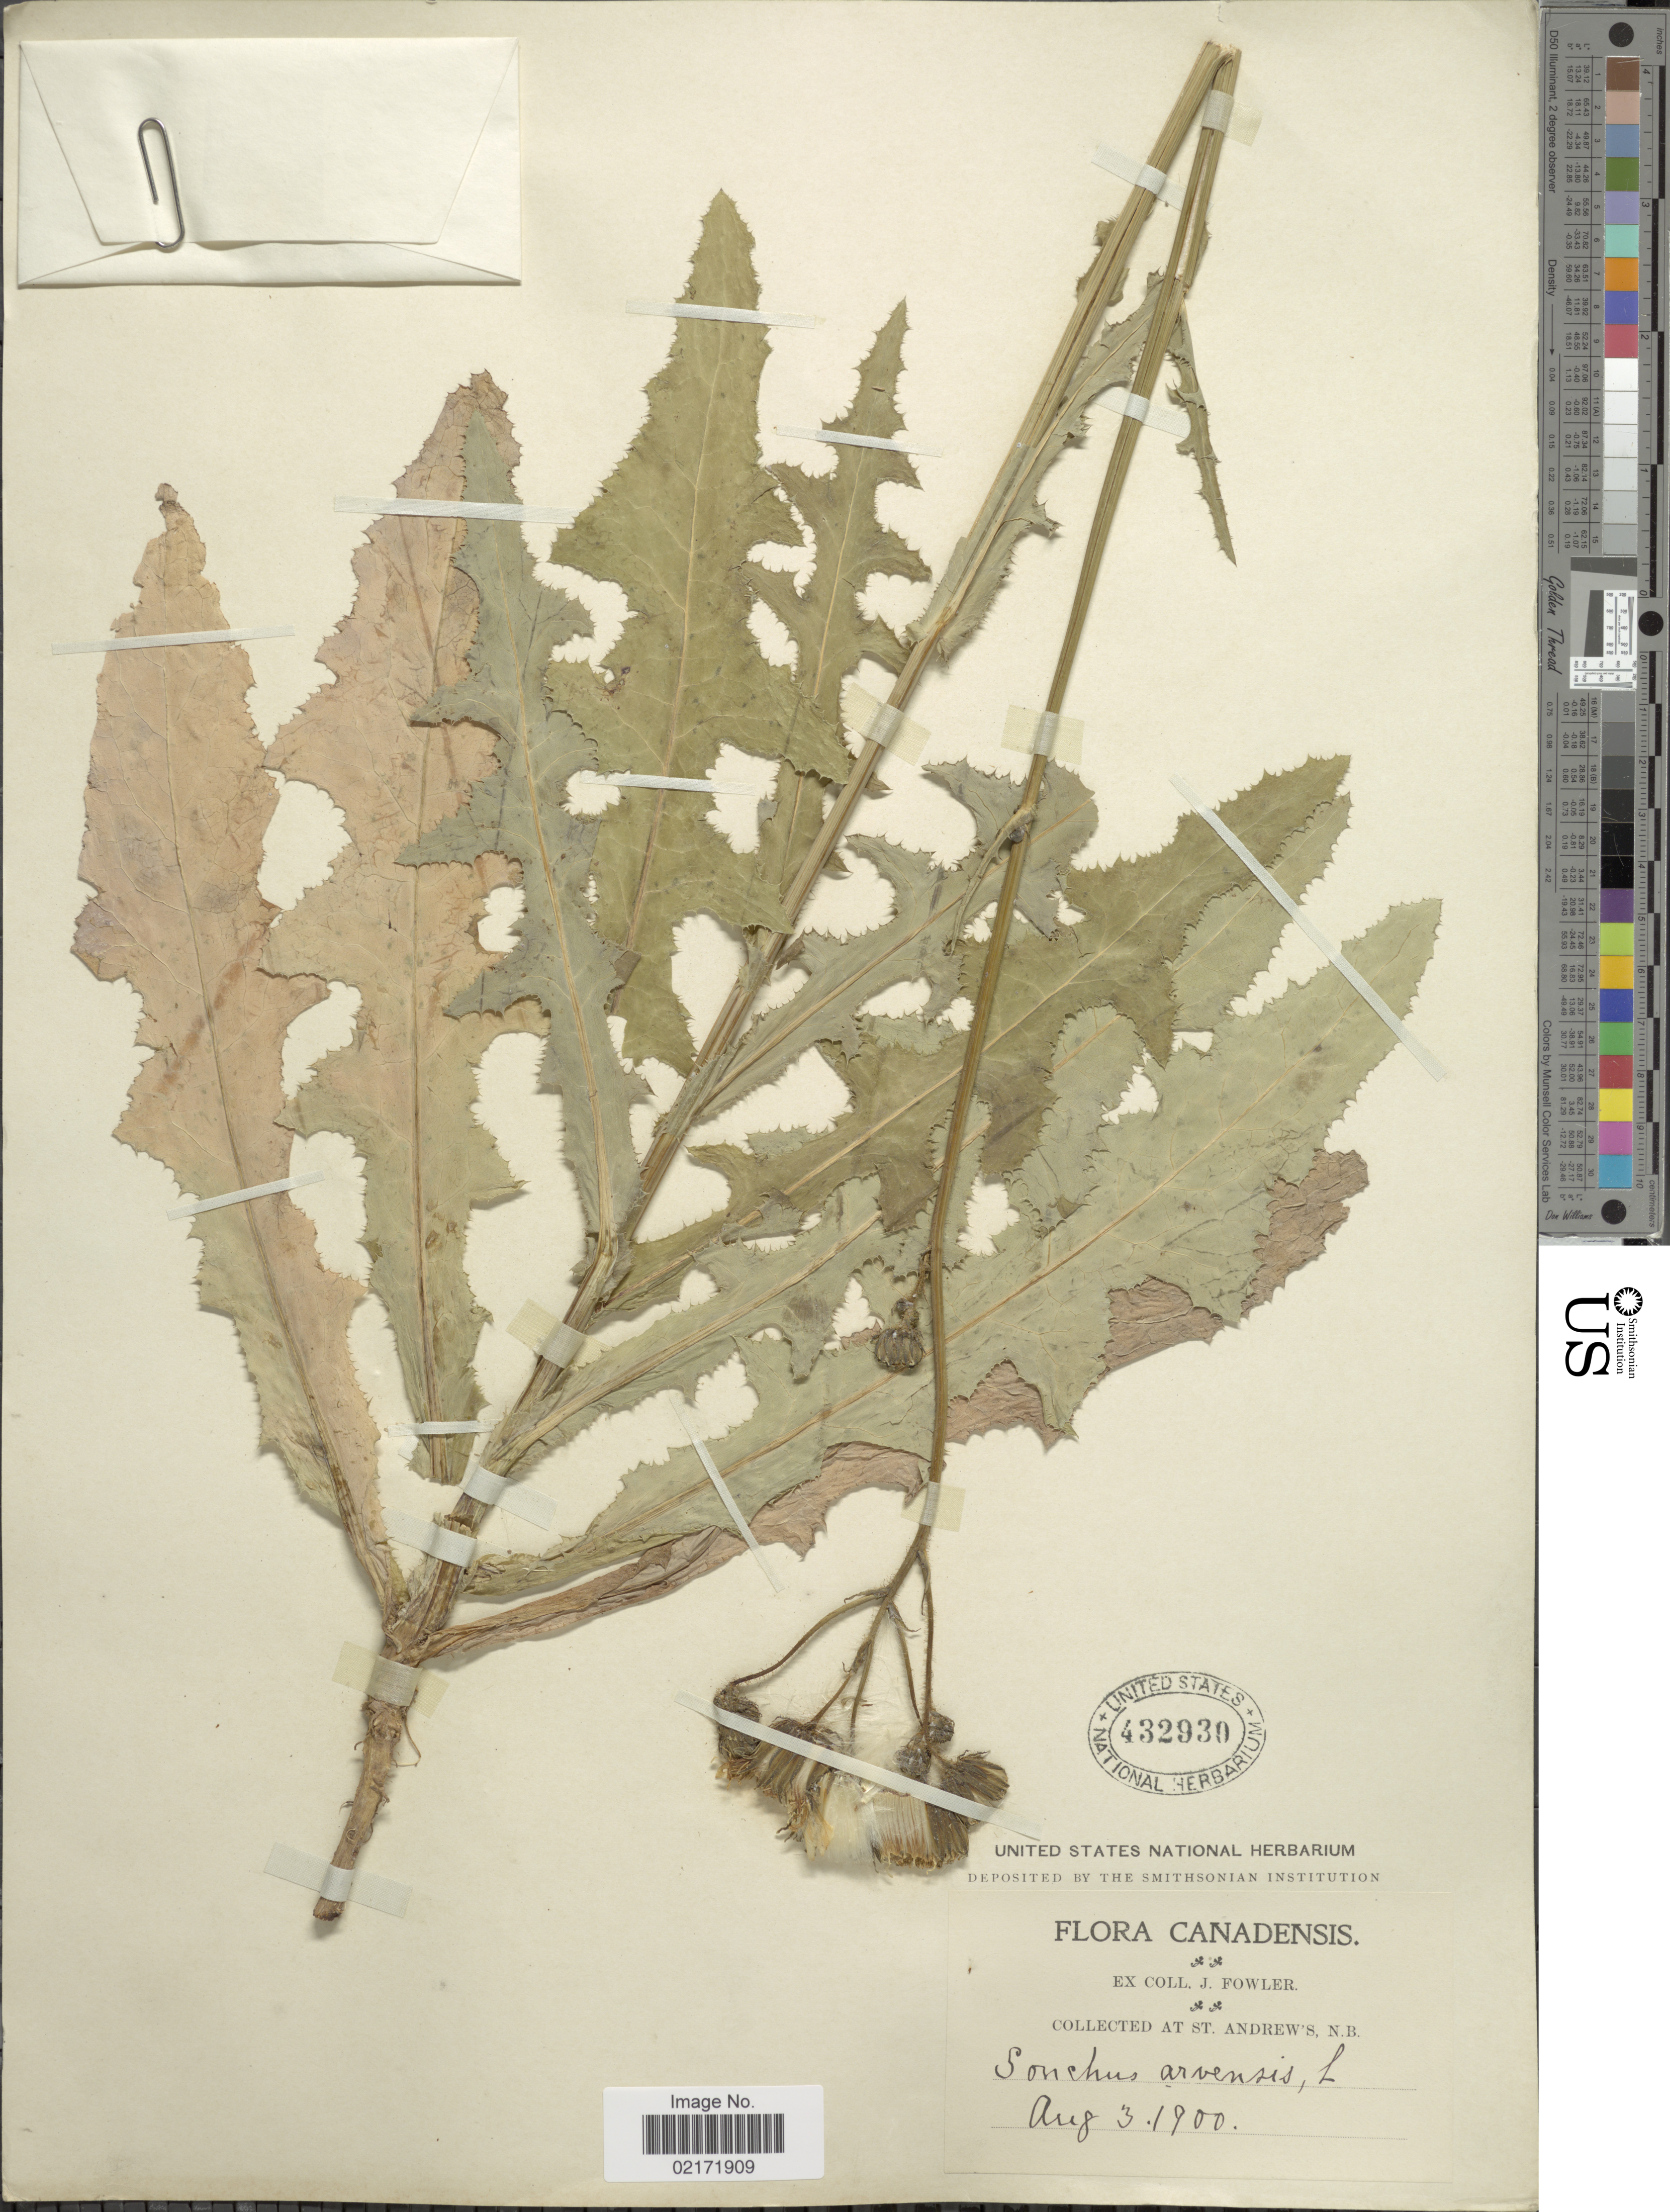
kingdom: Plantae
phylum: Tracheophyta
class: Magnoliopsida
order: Asterales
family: Asteraceae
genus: Sonchus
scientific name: Sonchus arvensis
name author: L.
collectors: J. P. Fowler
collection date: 1900-08-03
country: Canada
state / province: New Brunswick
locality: Canadensis, St. Andrews, N.B.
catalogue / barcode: US 432930